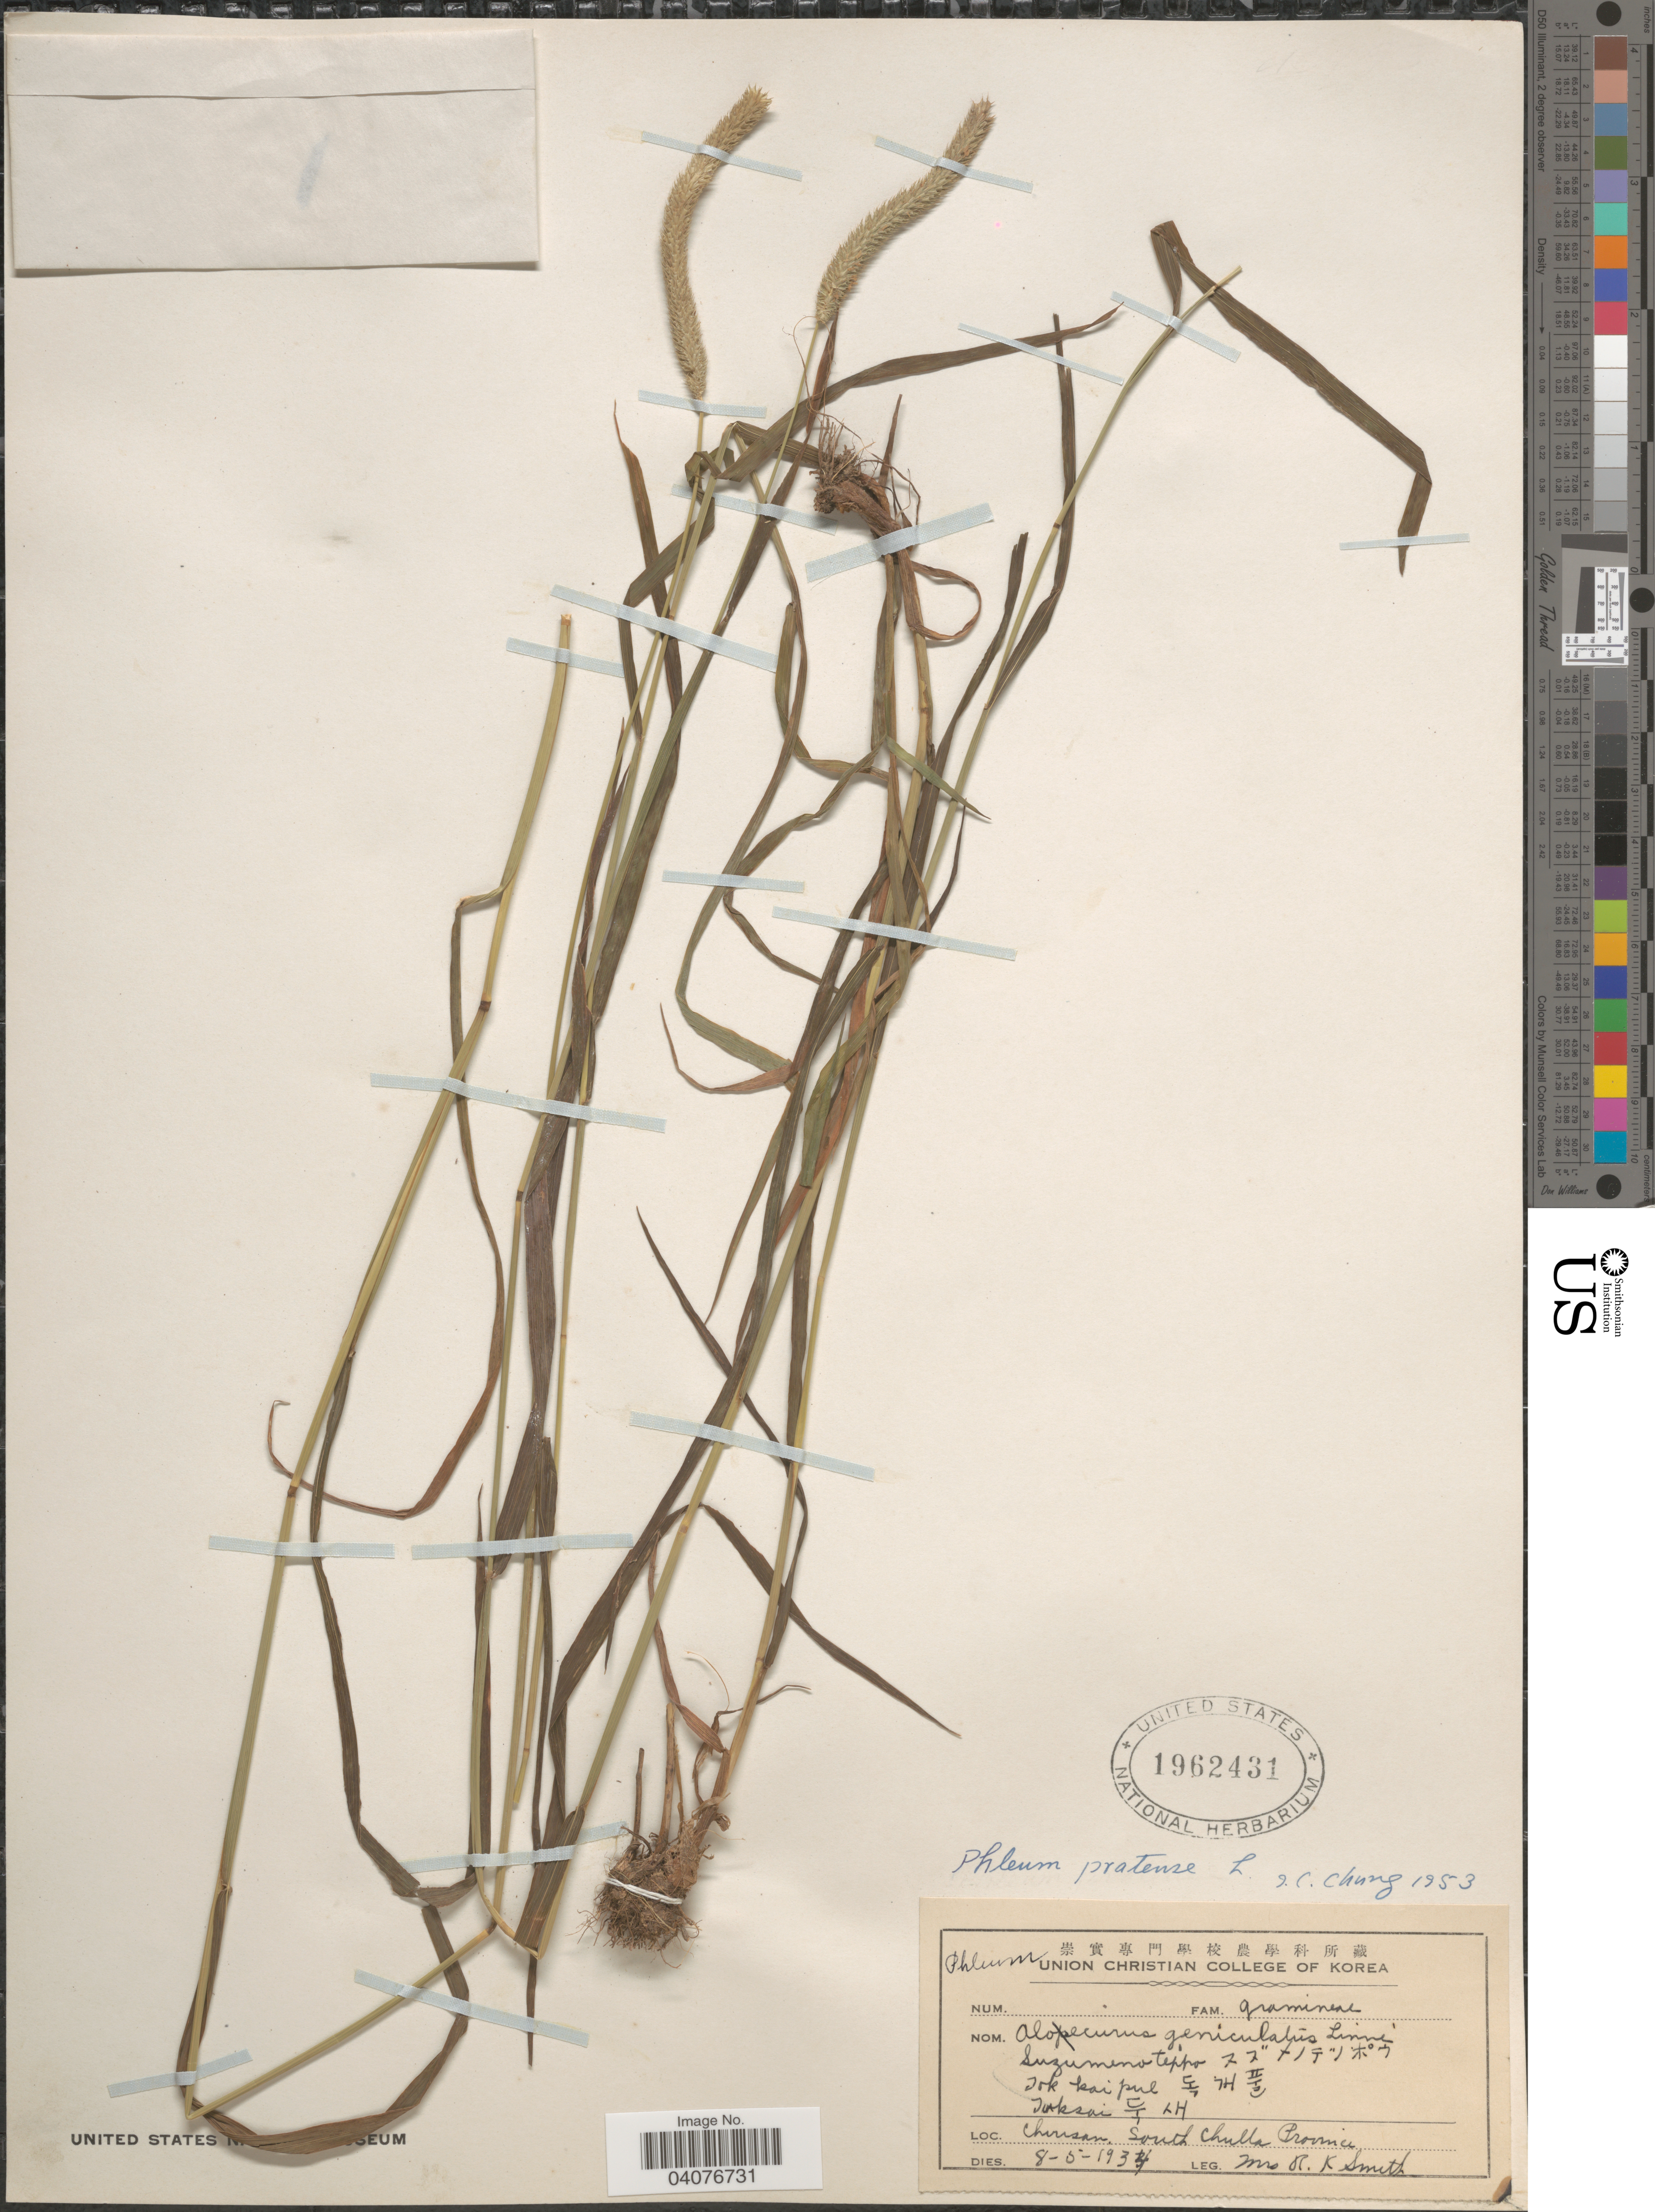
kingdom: Plantae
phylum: Tracheophyta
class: Liliopsida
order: Poales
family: Poaceae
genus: Phleum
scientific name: Phleum pratense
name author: L.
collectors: Mrs. R. K. Smith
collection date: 1934-05-08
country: South Korea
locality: Chirisan, South Chulla Province.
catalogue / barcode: US 1962431